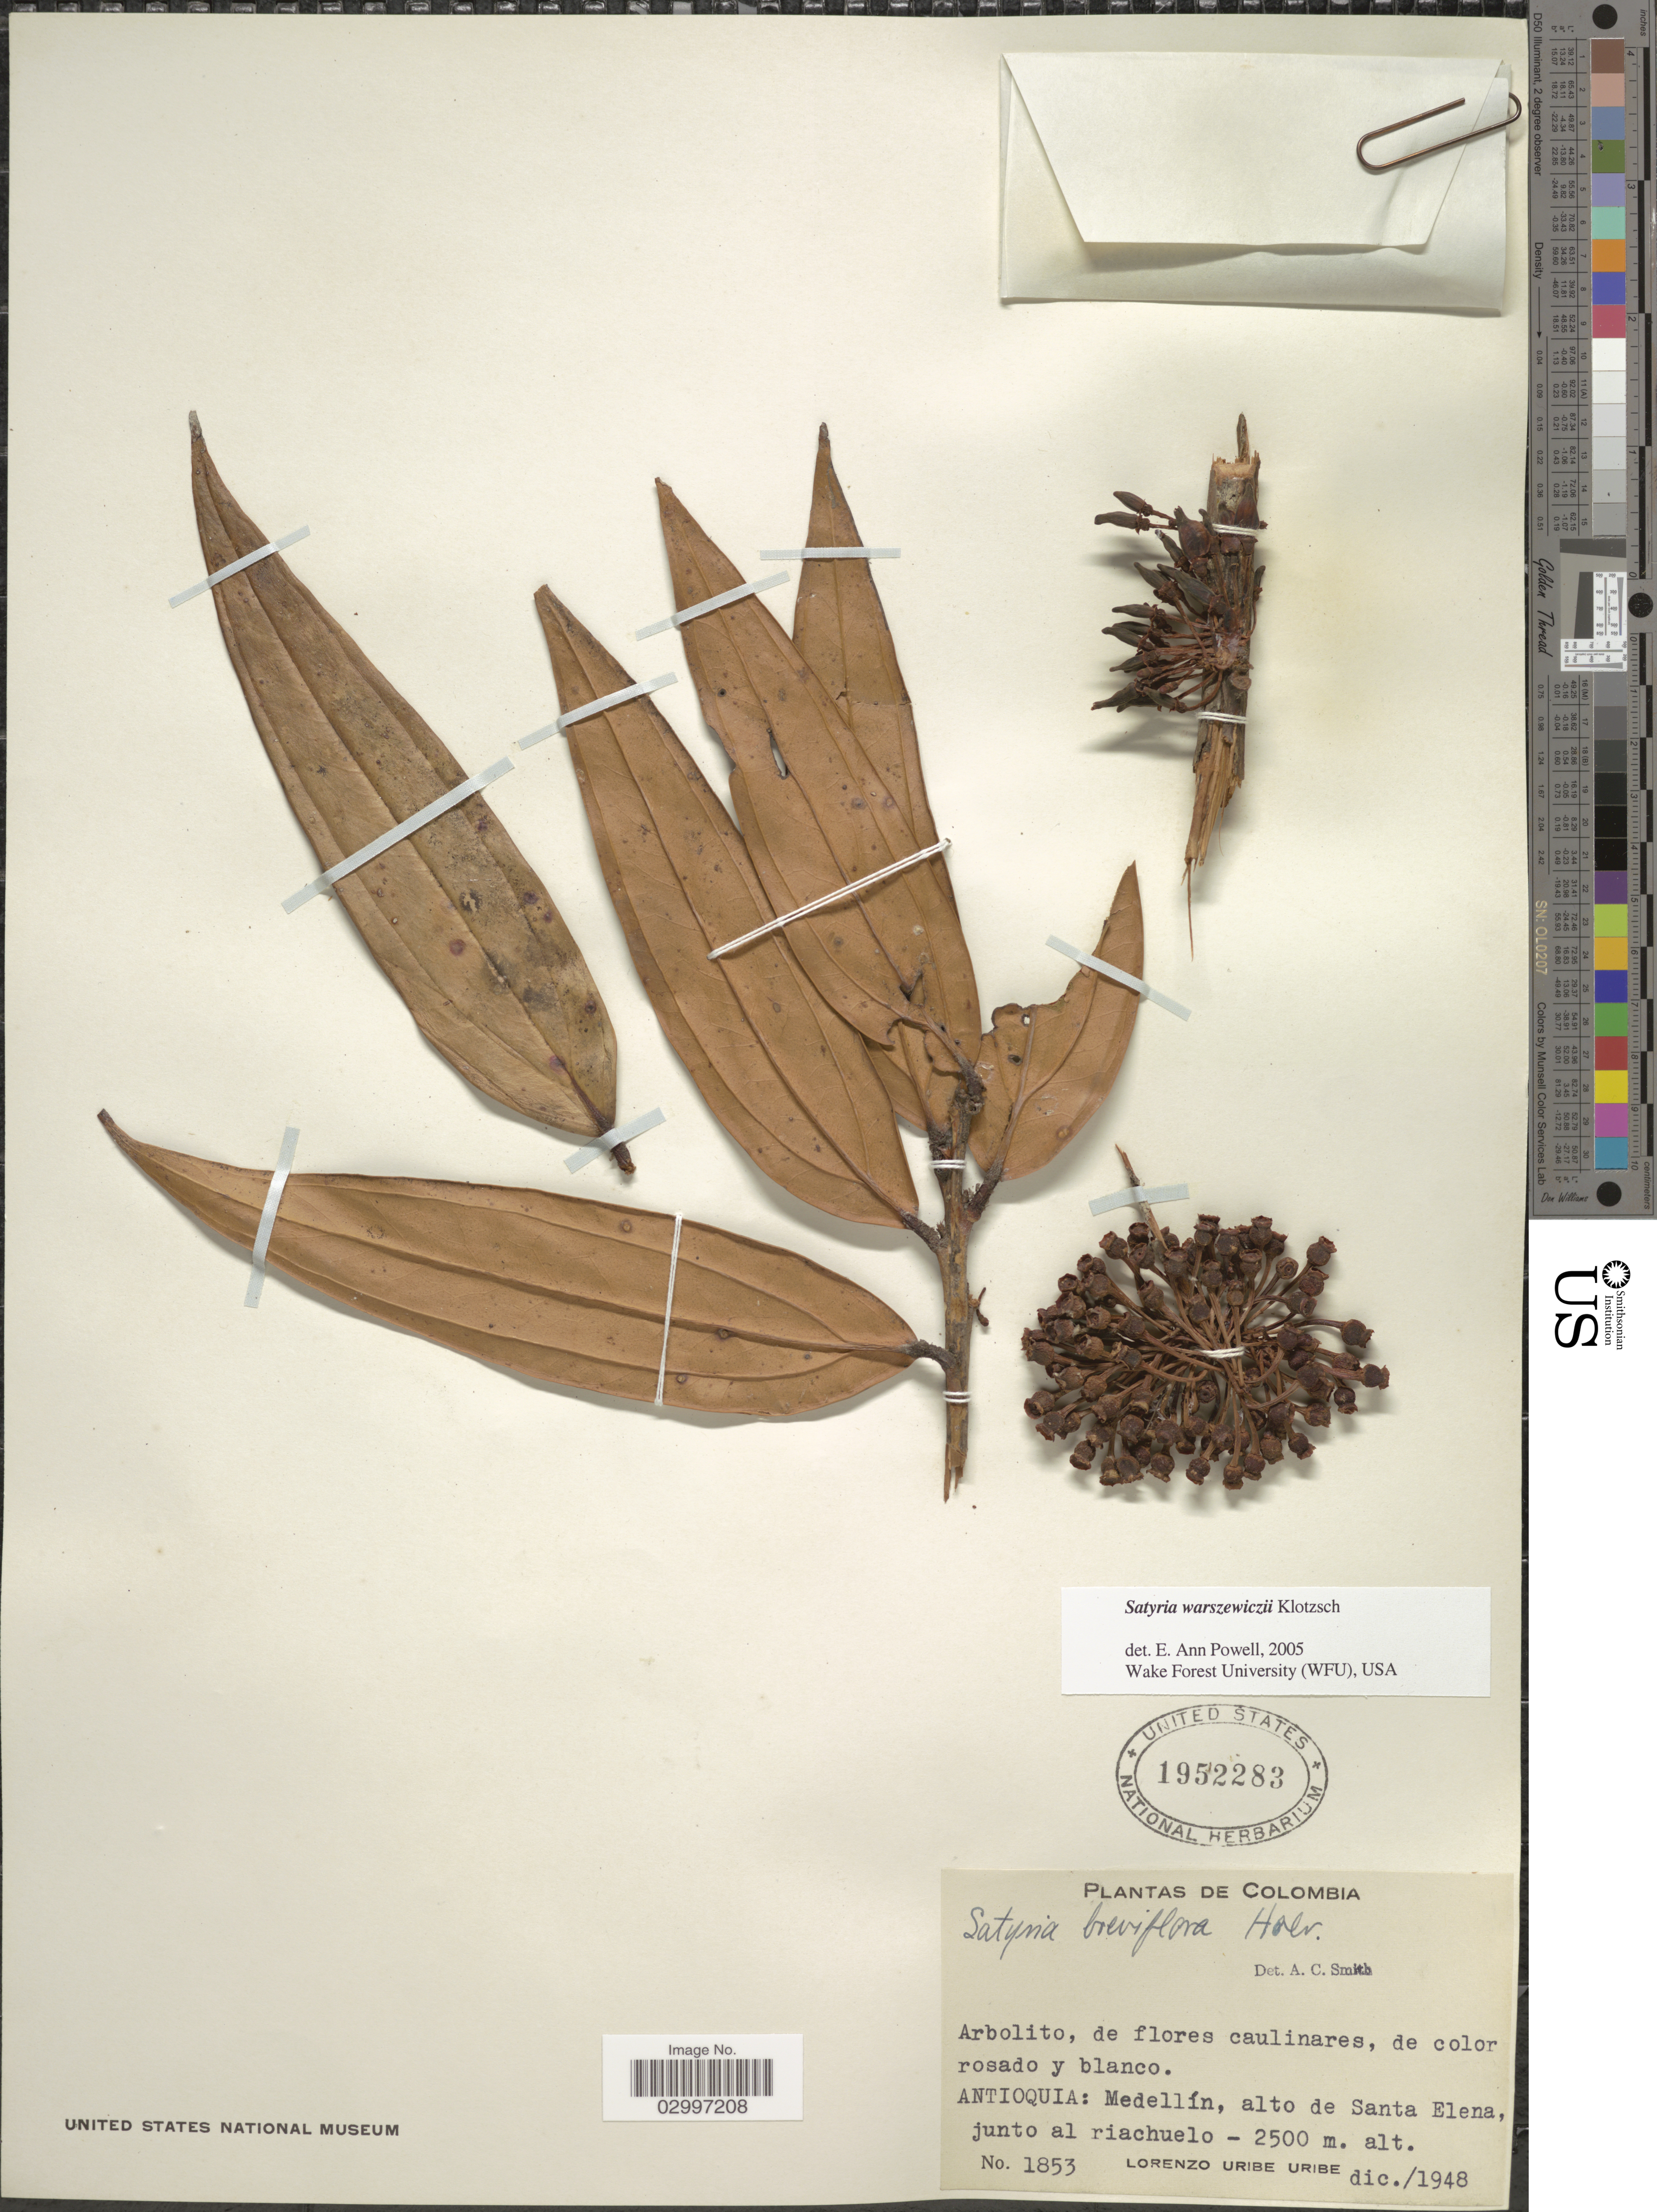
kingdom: Plantae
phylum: Tracheophyta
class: Magnoliopsida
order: Ericales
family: Ericaceae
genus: Satyria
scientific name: Satyria warszewiczii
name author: Klotzsch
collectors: L. Uribe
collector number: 1853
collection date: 1948-12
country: Colombia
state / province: Antioquia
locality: Medellín, alto de Santa Elena, junto al riachuelo.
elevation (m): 2500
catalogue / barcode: US 1952283